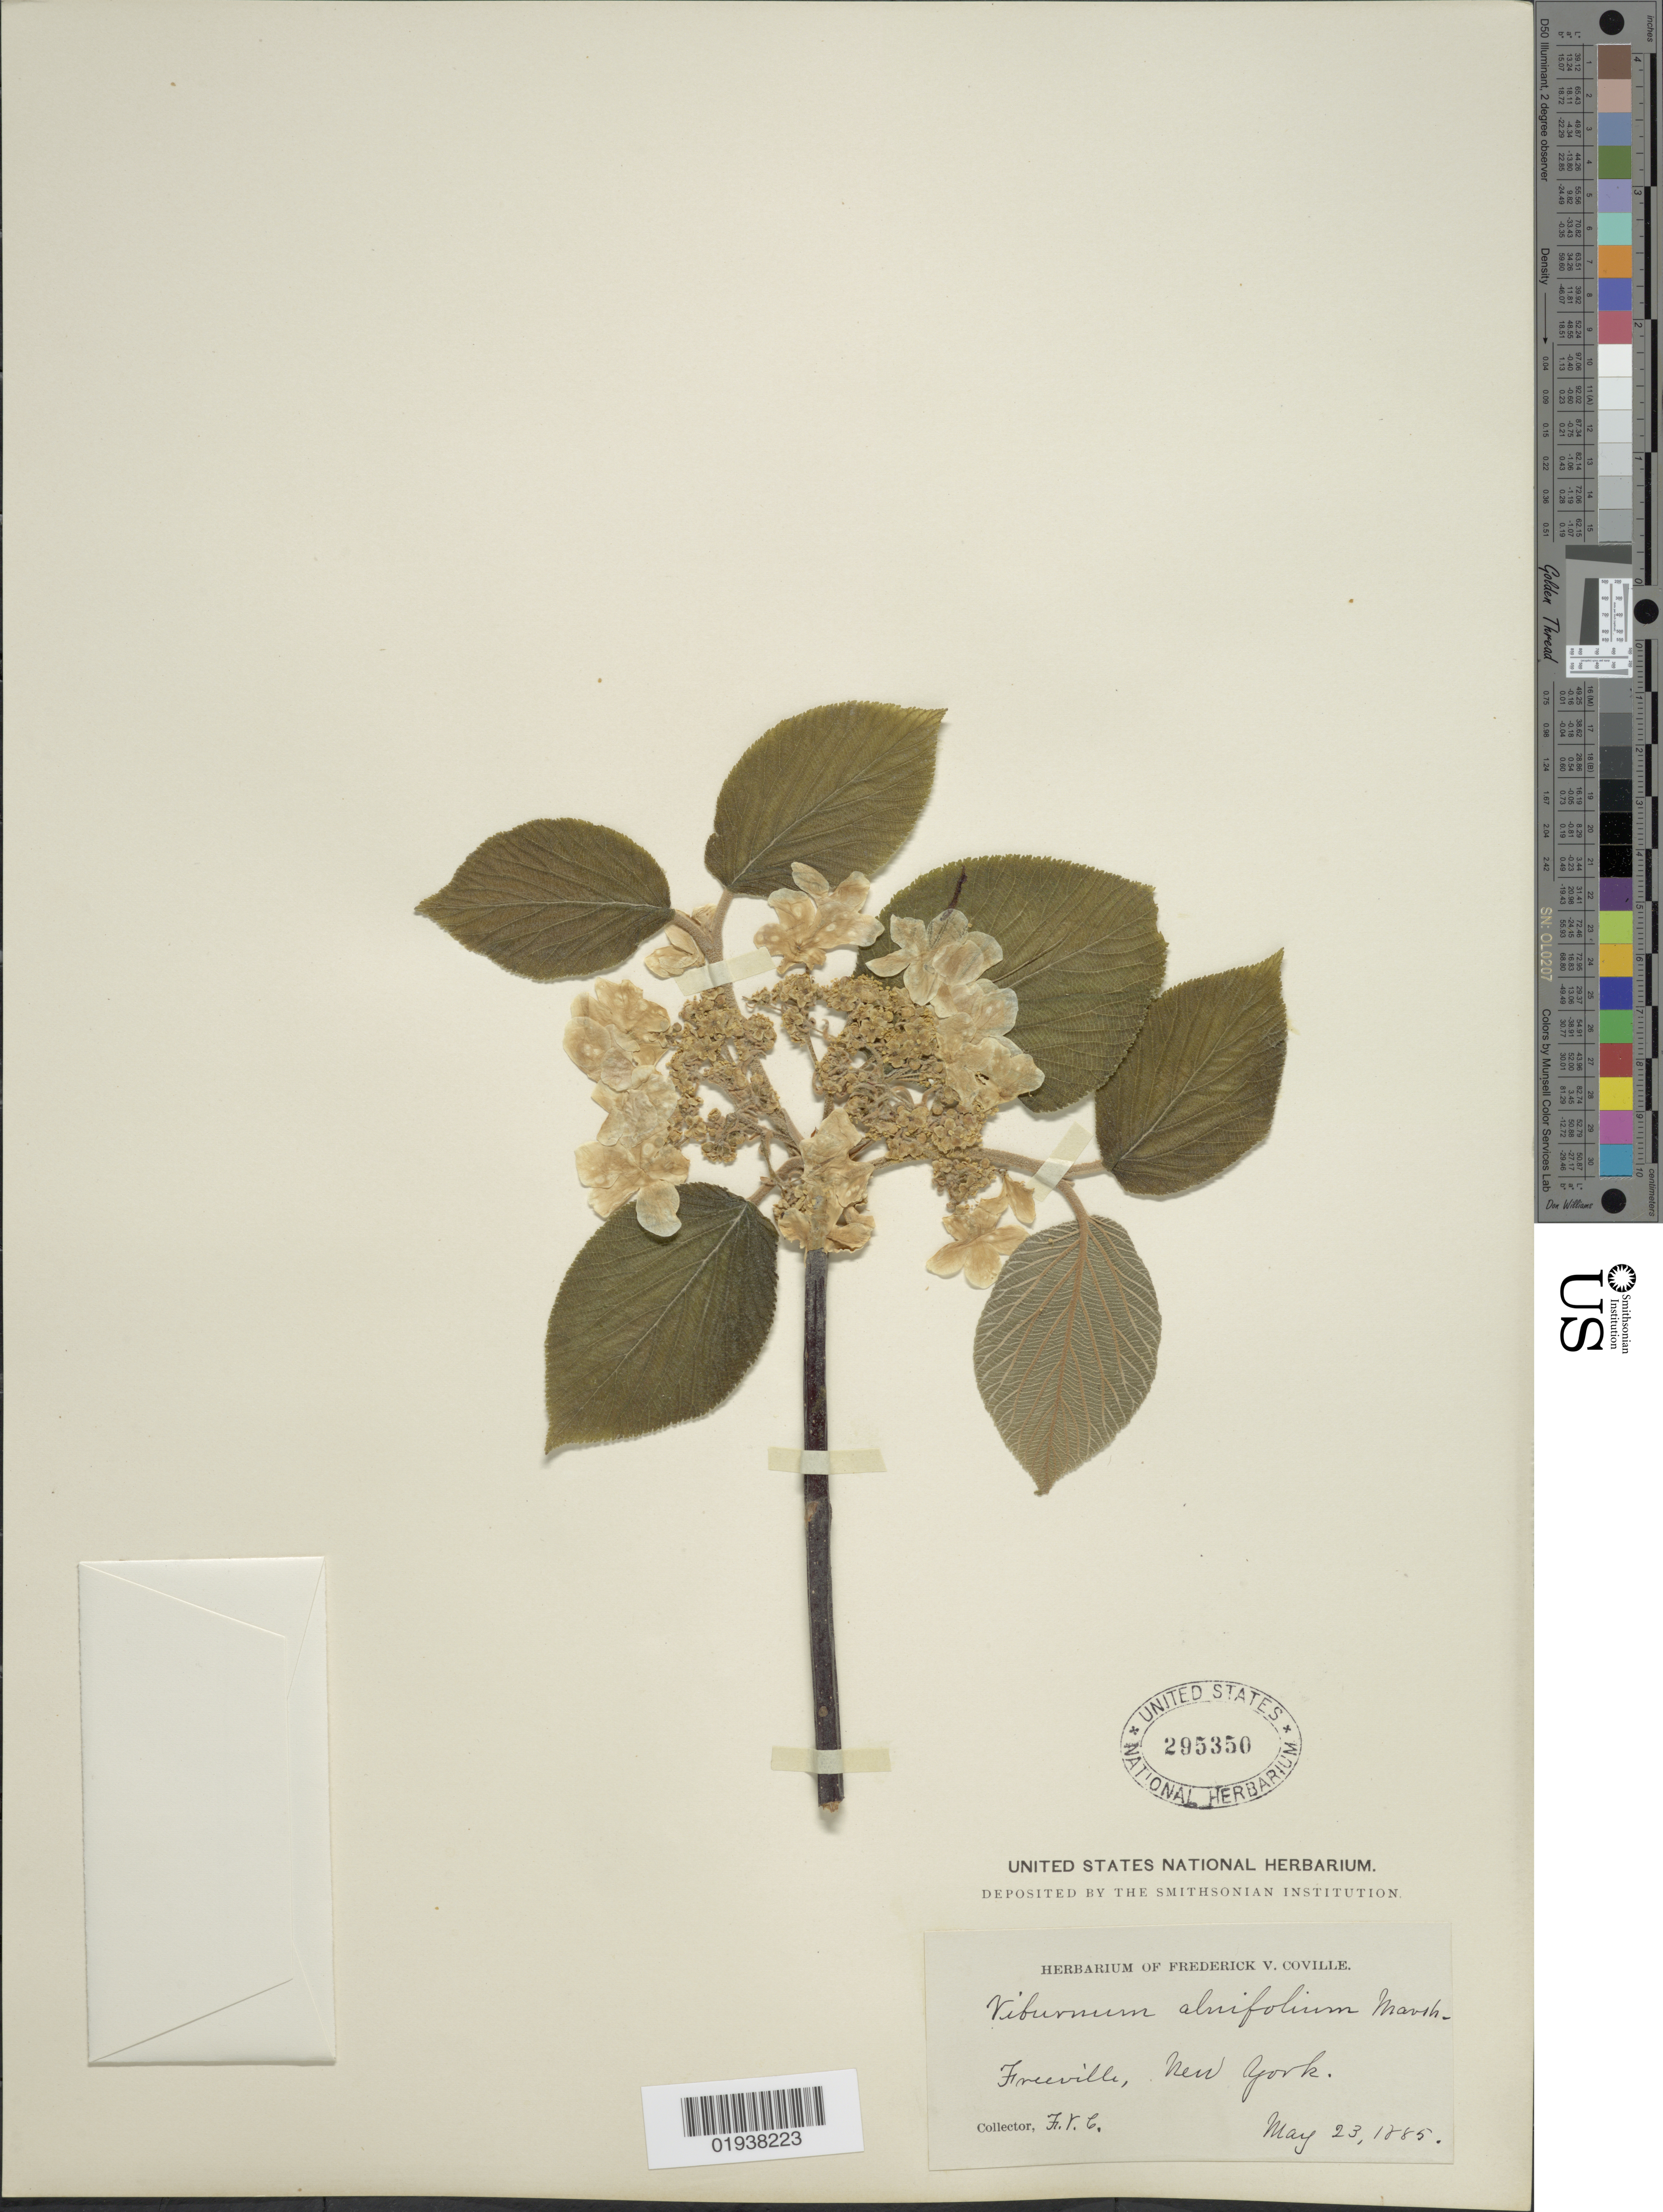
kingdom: Plantae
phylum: Tracheophyta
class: Magnoliopsida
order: Dipsacales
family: Viburnaceae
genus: Viburnum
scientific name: Viburnum alnifolium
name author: Marshall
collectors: F. V. Coville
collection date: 1885-05-23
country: United States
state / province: New York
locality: Freeville.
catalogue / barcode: US 295350